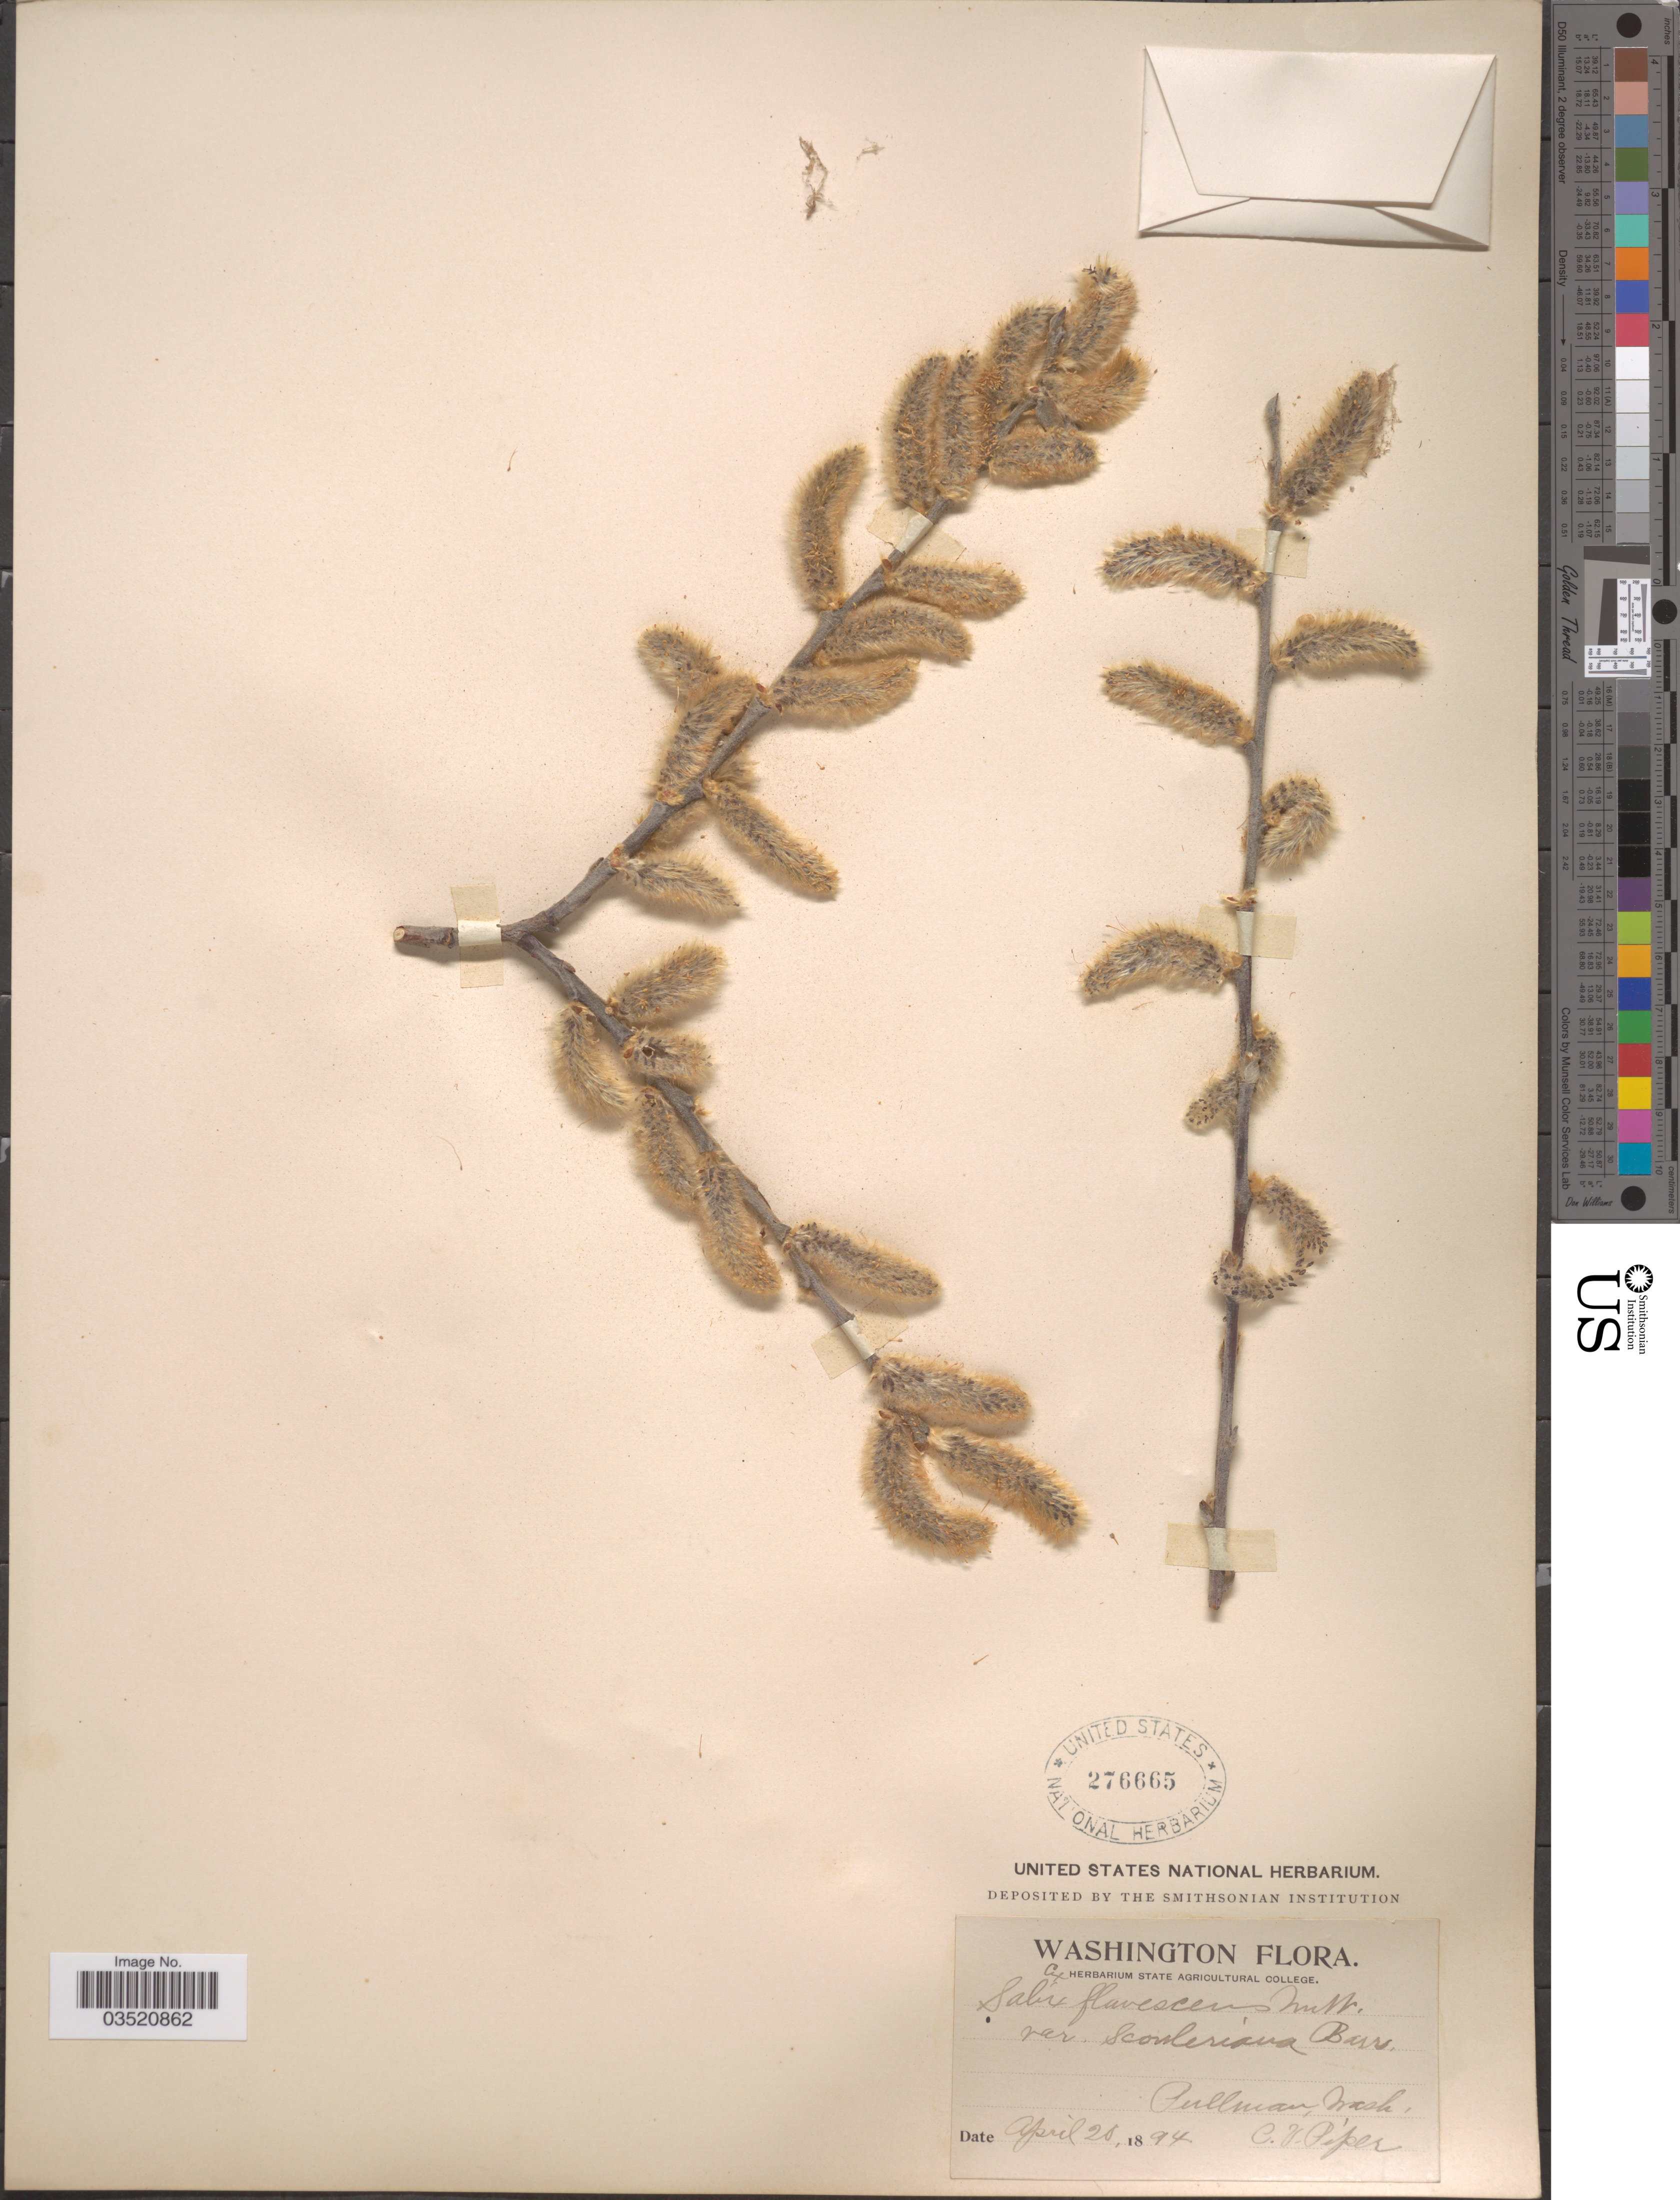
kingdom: Plantae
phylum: Tracheophyta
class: Magnoliopsida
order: Malpighiales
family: Salicaceae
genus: Salix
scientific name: Salix scouleriana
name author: Barratt ex Hook.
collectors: C. V. Piper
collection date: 1894-04-20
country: United States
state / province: Washington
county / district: Whitman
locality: Pullman.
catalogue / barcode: US 276665